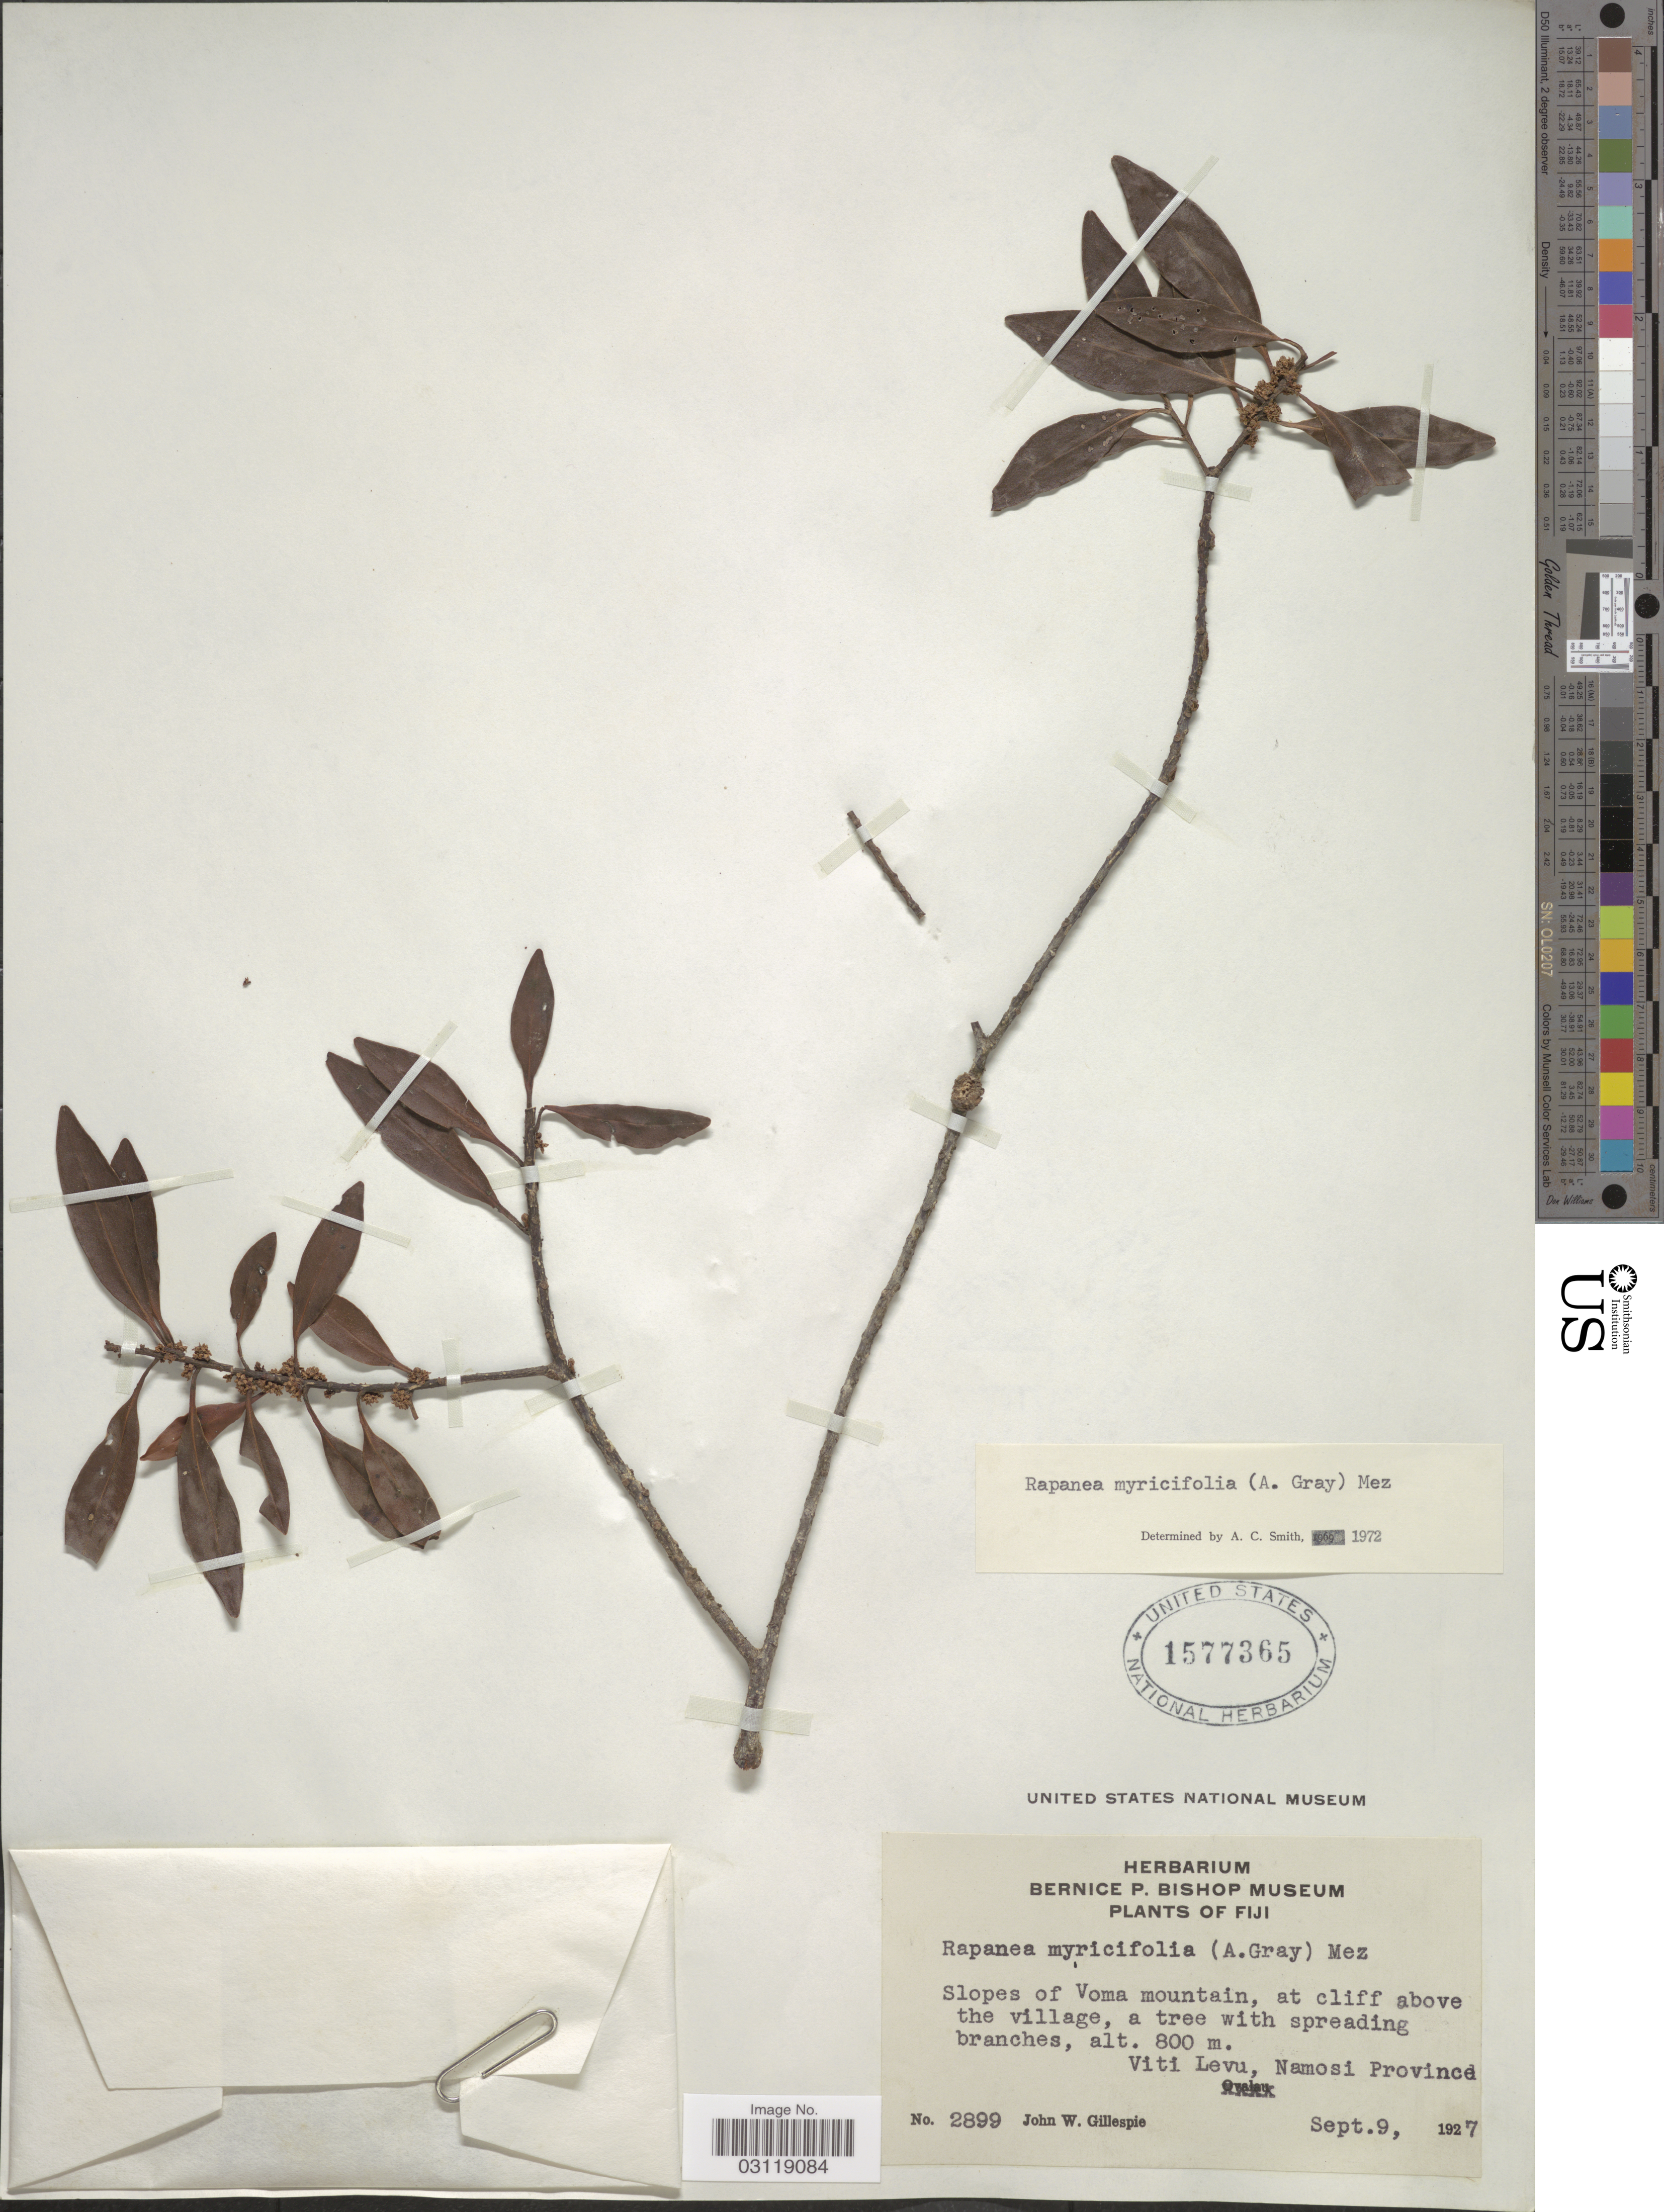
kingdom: Plantae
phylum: Tracheophyta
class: Magnoliopsida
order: Ericales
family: Primulaceae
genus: Rapanea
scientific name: Rapanea myricifolia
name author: (A. Gray) Mez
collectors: J. W. Gillespie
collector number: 2899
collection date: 1927-09-09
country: Fiji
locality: Slopes of Voma mountain, at cliff above the village. Viti Levu, Namosi Province.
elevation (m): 800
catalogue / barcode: US 1577365